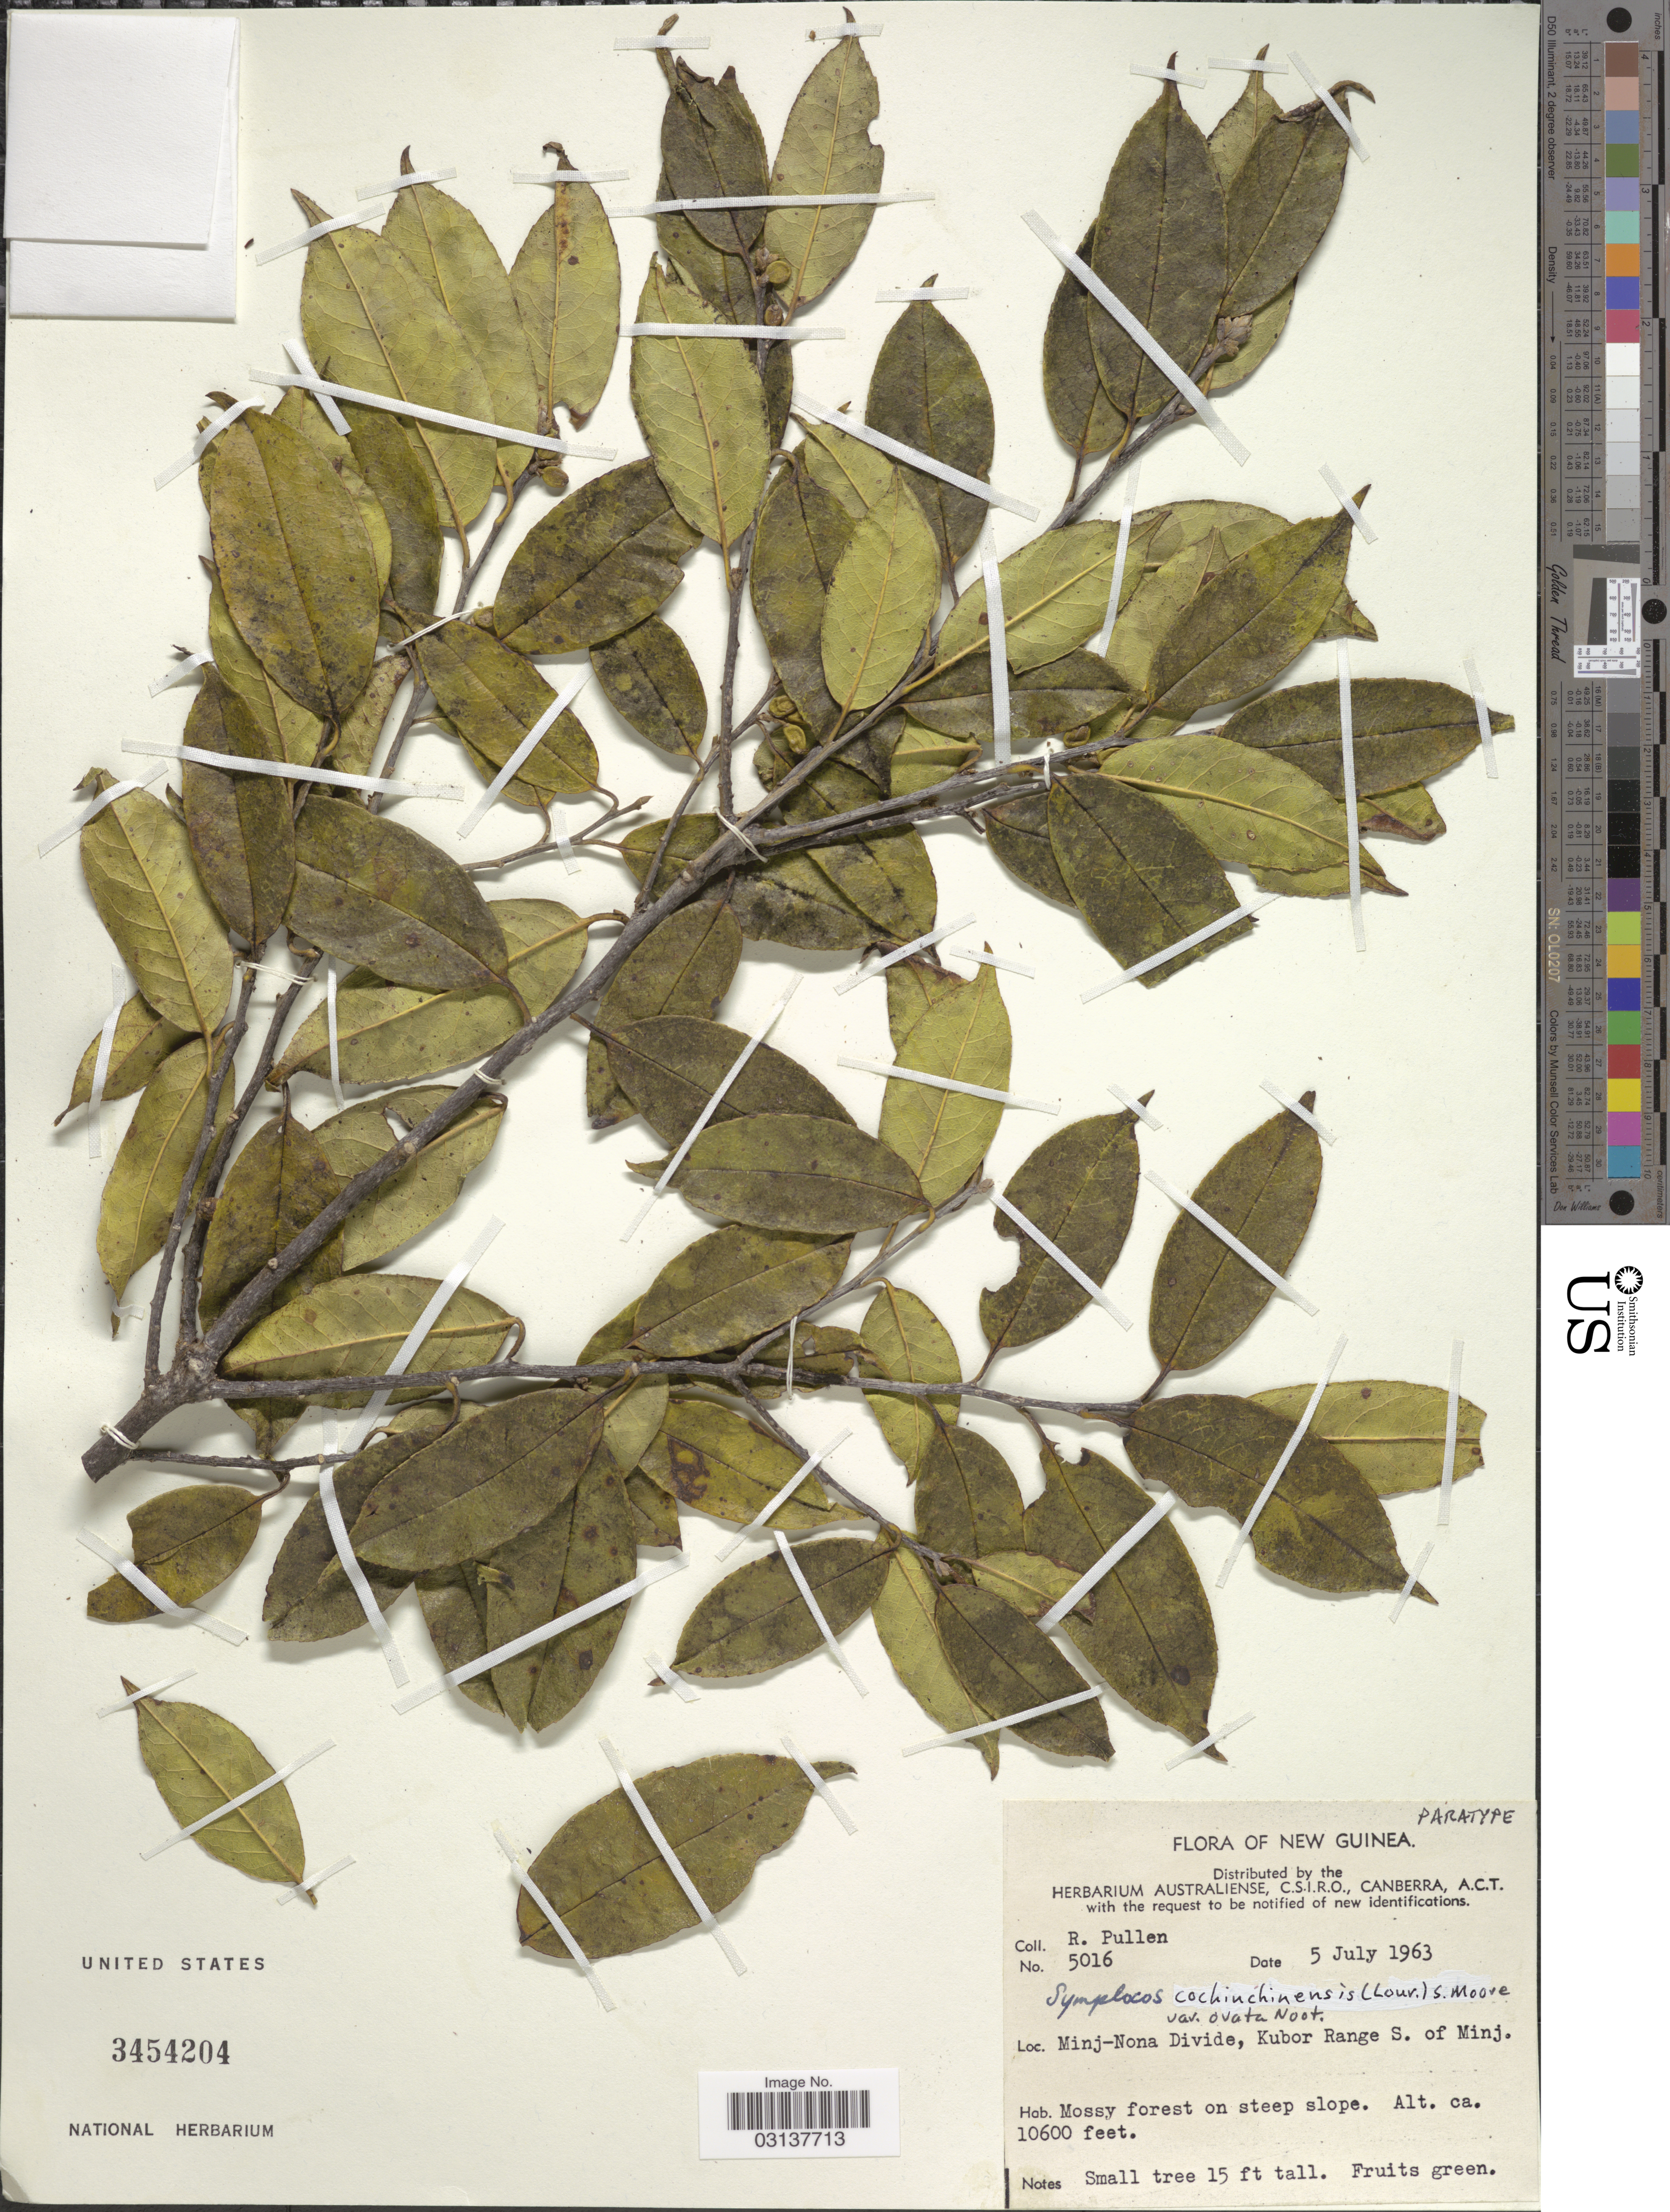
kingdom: Plantae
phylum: Tracheophyta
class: Magnoliopsida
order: Ericales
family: Symplocaceae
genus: Symplocos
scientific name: Symplocos cochinchinensis var. ovata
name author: Noot.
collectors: R. Pullen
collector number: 5016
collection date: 1963-07-05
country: Papua New Guinea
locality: New Guinea, Minj-Nona Divide, Kubor Range S. of Minj.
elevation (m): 3231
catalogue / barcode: US 3454204